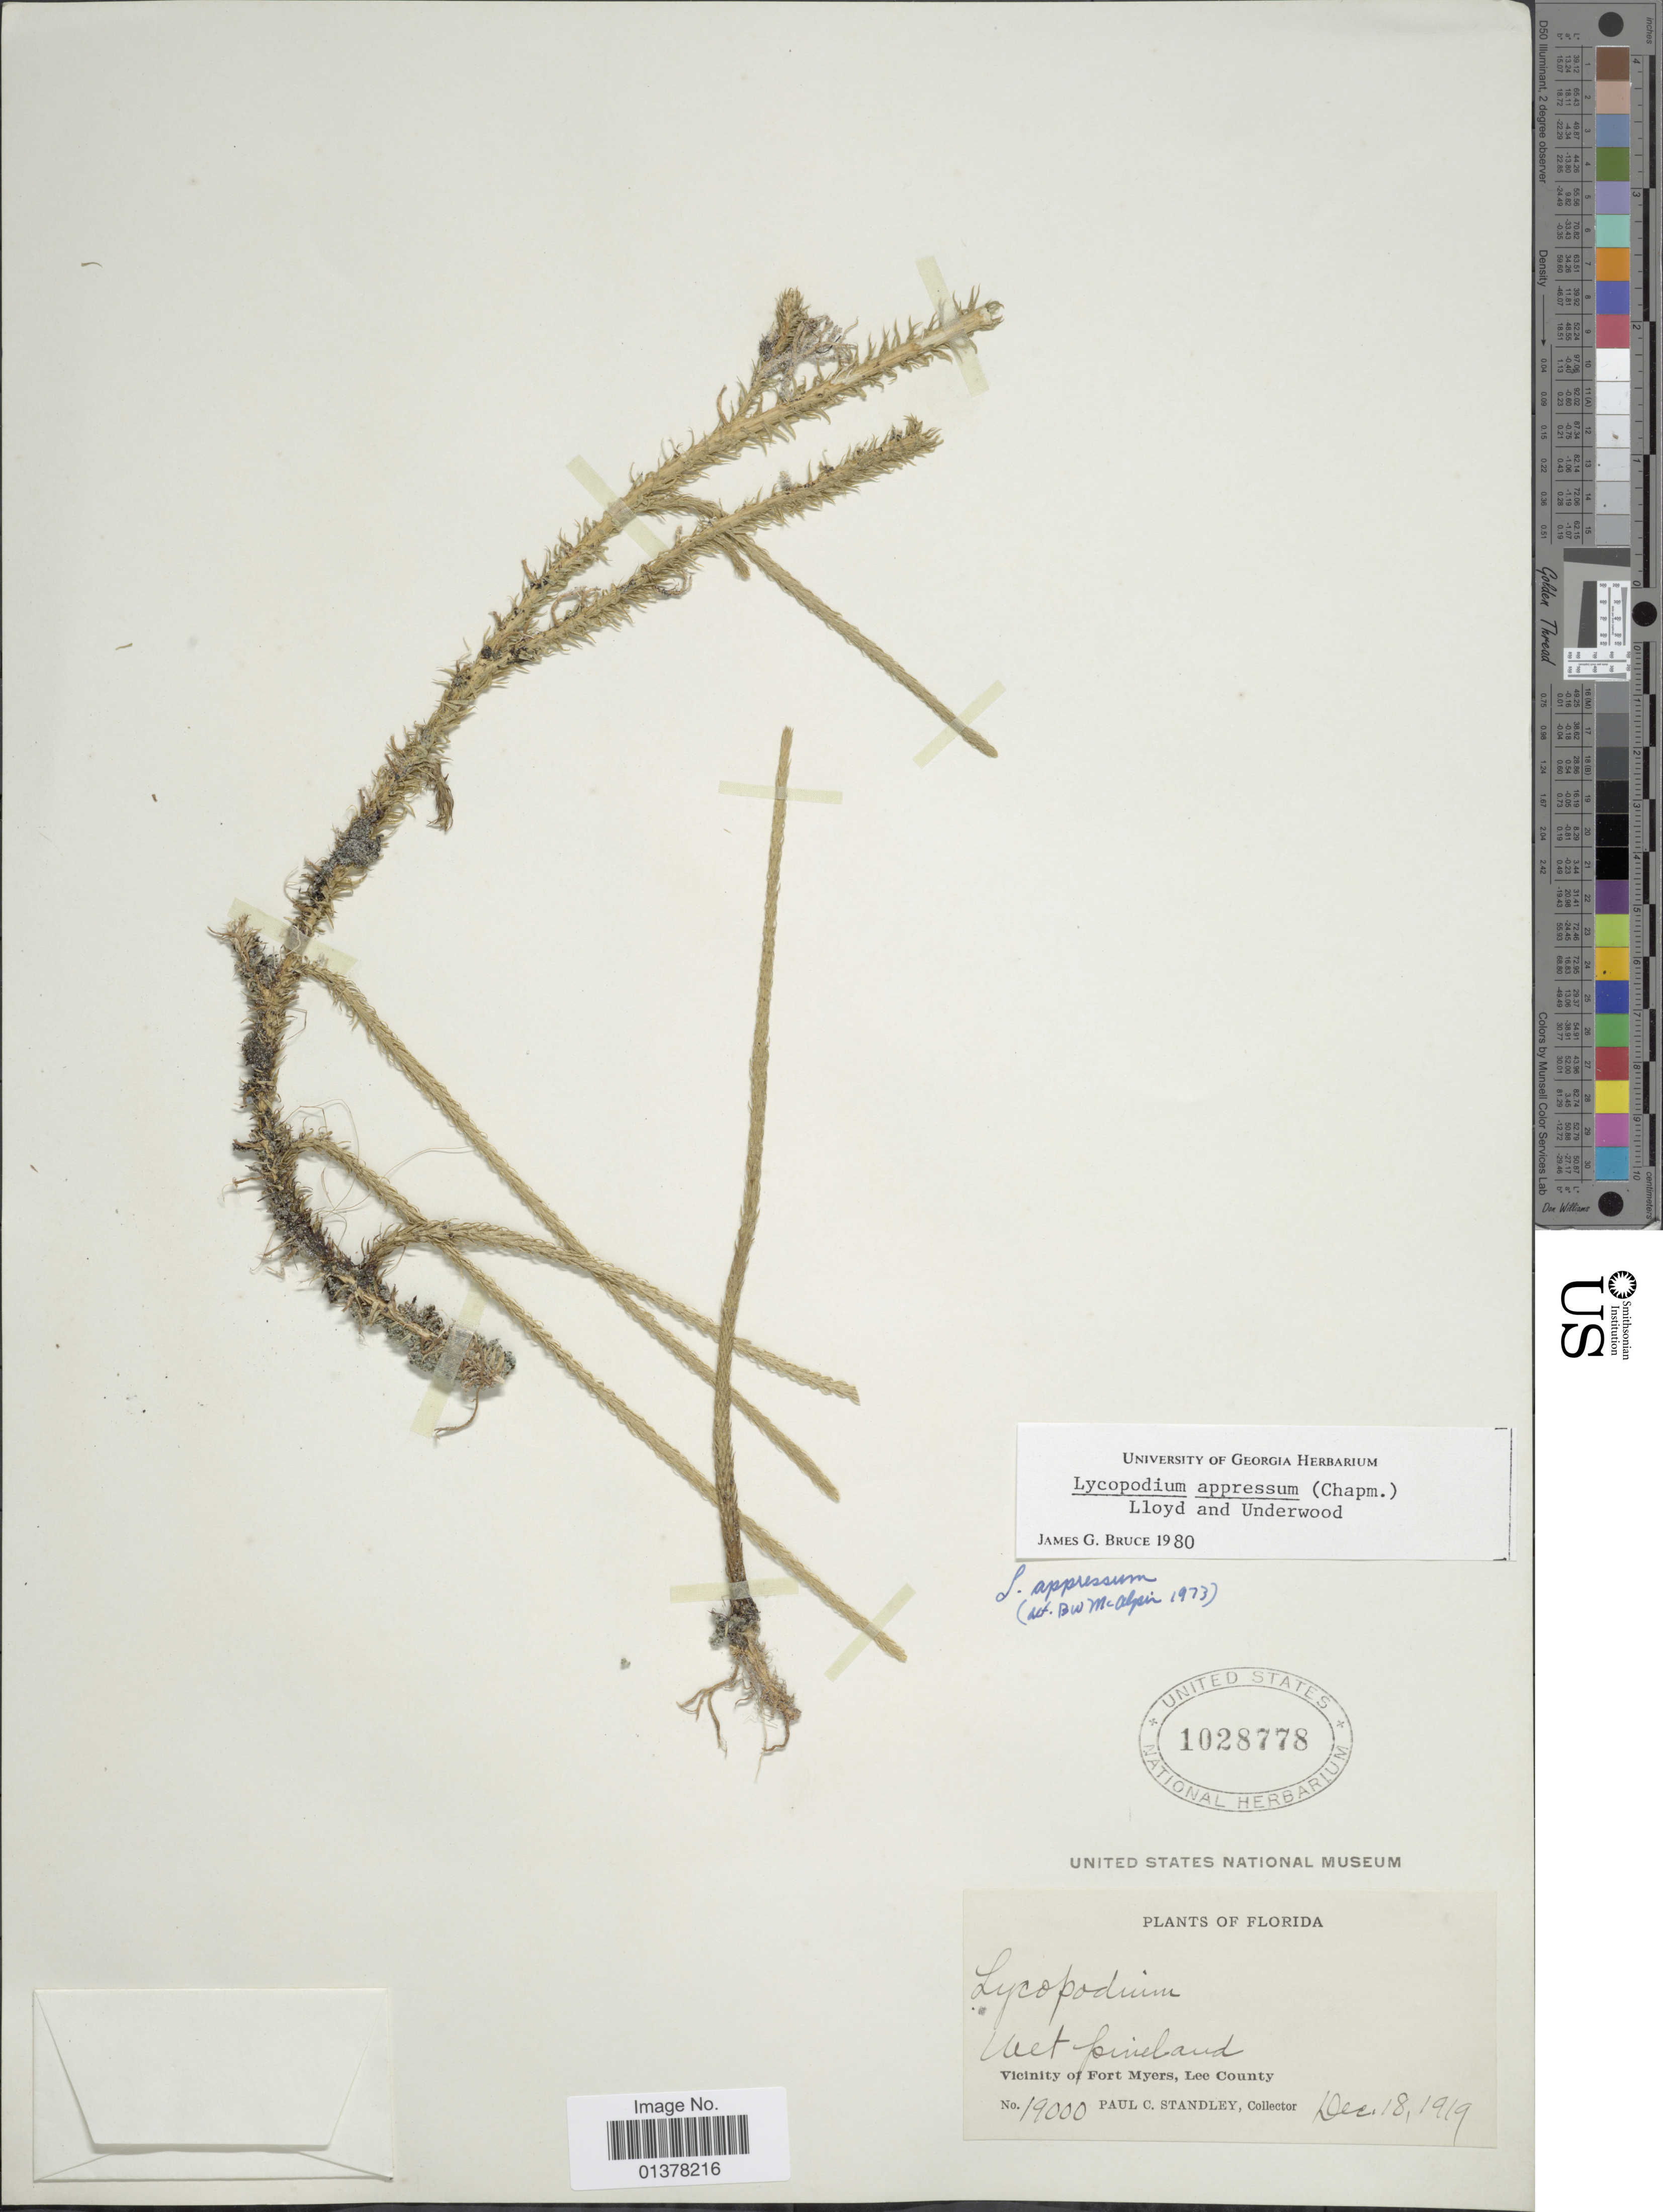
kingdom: Plantae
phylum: Tracheophyta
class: Lycopodiopsida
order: Lycopodiales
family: Lycopodiaceae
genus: Lycopodiella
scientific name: Lycopodiella appressa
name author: (Chapm.) Cranfill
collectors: P. C. Standley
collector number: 19000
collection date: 1919-12-18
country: United States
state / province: Florida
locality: Wet pineland, Vicinity of Fort Myers, Lee County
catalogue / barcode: US 1028778